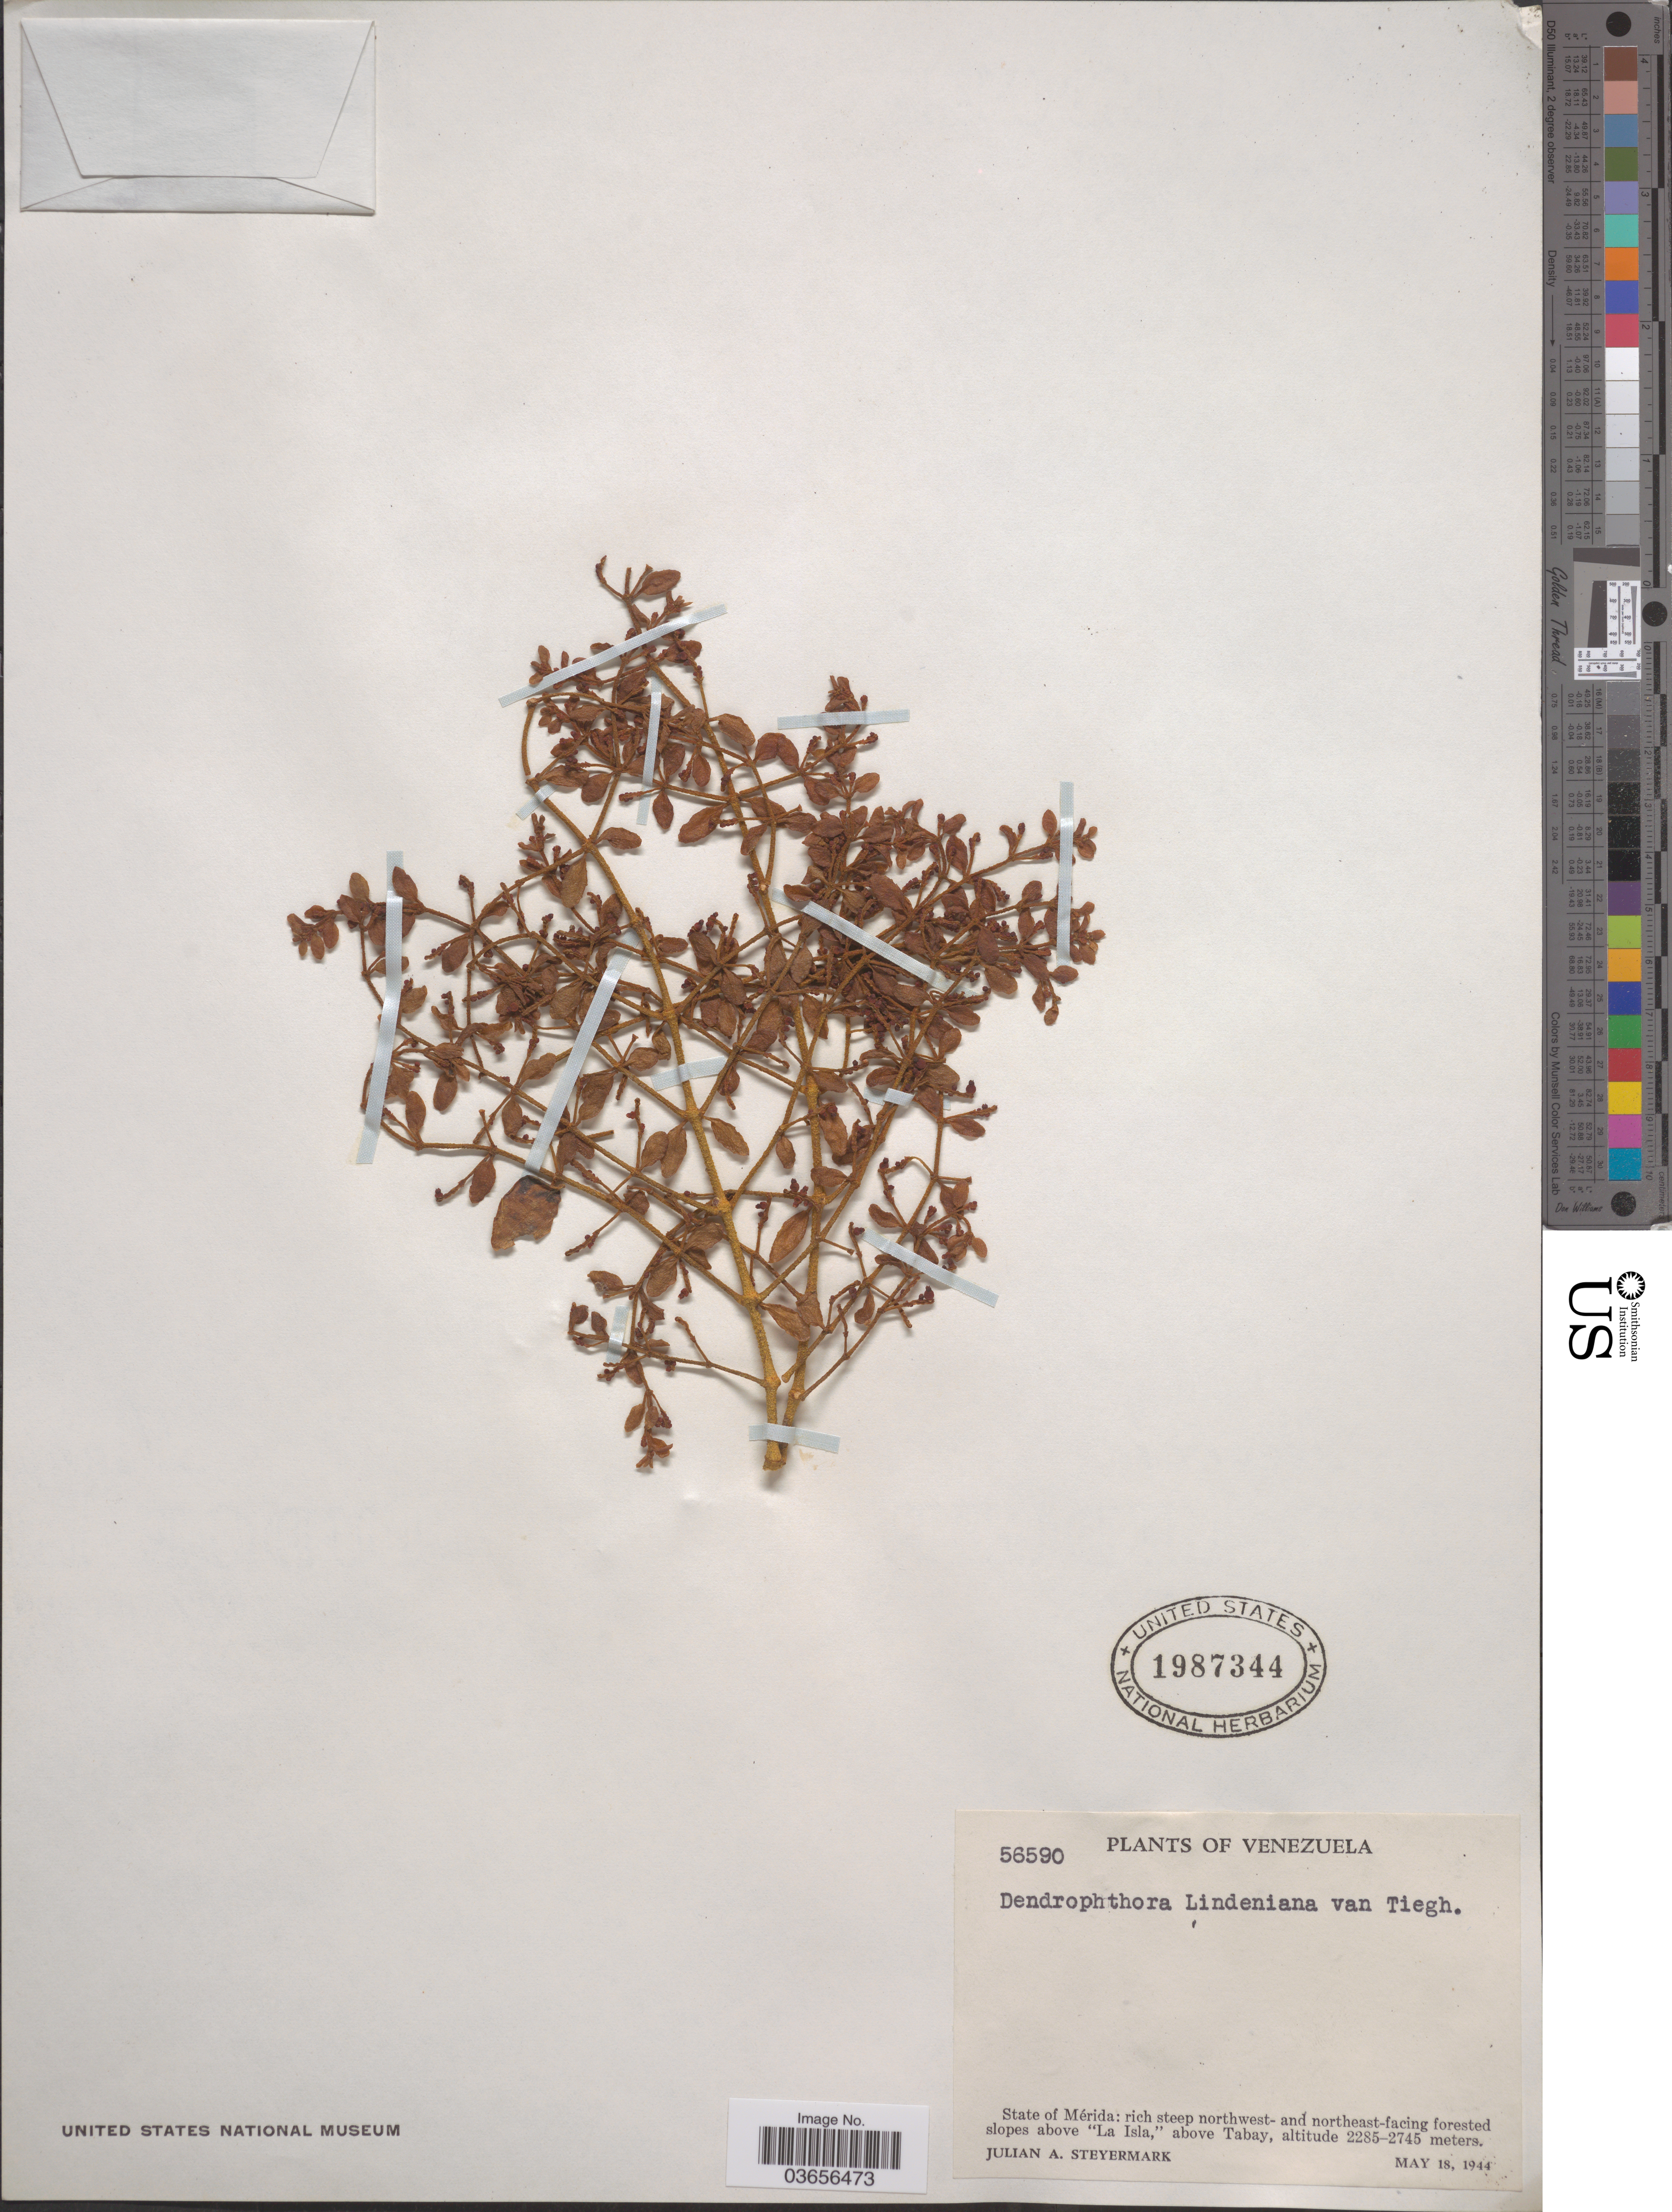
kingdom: Plantae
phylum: Tracheophyta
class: Magnoliopsida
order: Santalales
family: Viscaceae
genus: Dendrophthora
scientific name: Dendrophthora lindeniana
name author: Tiegh.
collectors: J. Steyermark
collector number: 56590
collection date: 1944-05-18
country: Venezuela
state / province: Mérida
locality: Rich steep northwest-and northeast-facing forested slopes above "La Isla", above Tabay.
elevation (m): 2285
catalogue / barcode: US 1987344